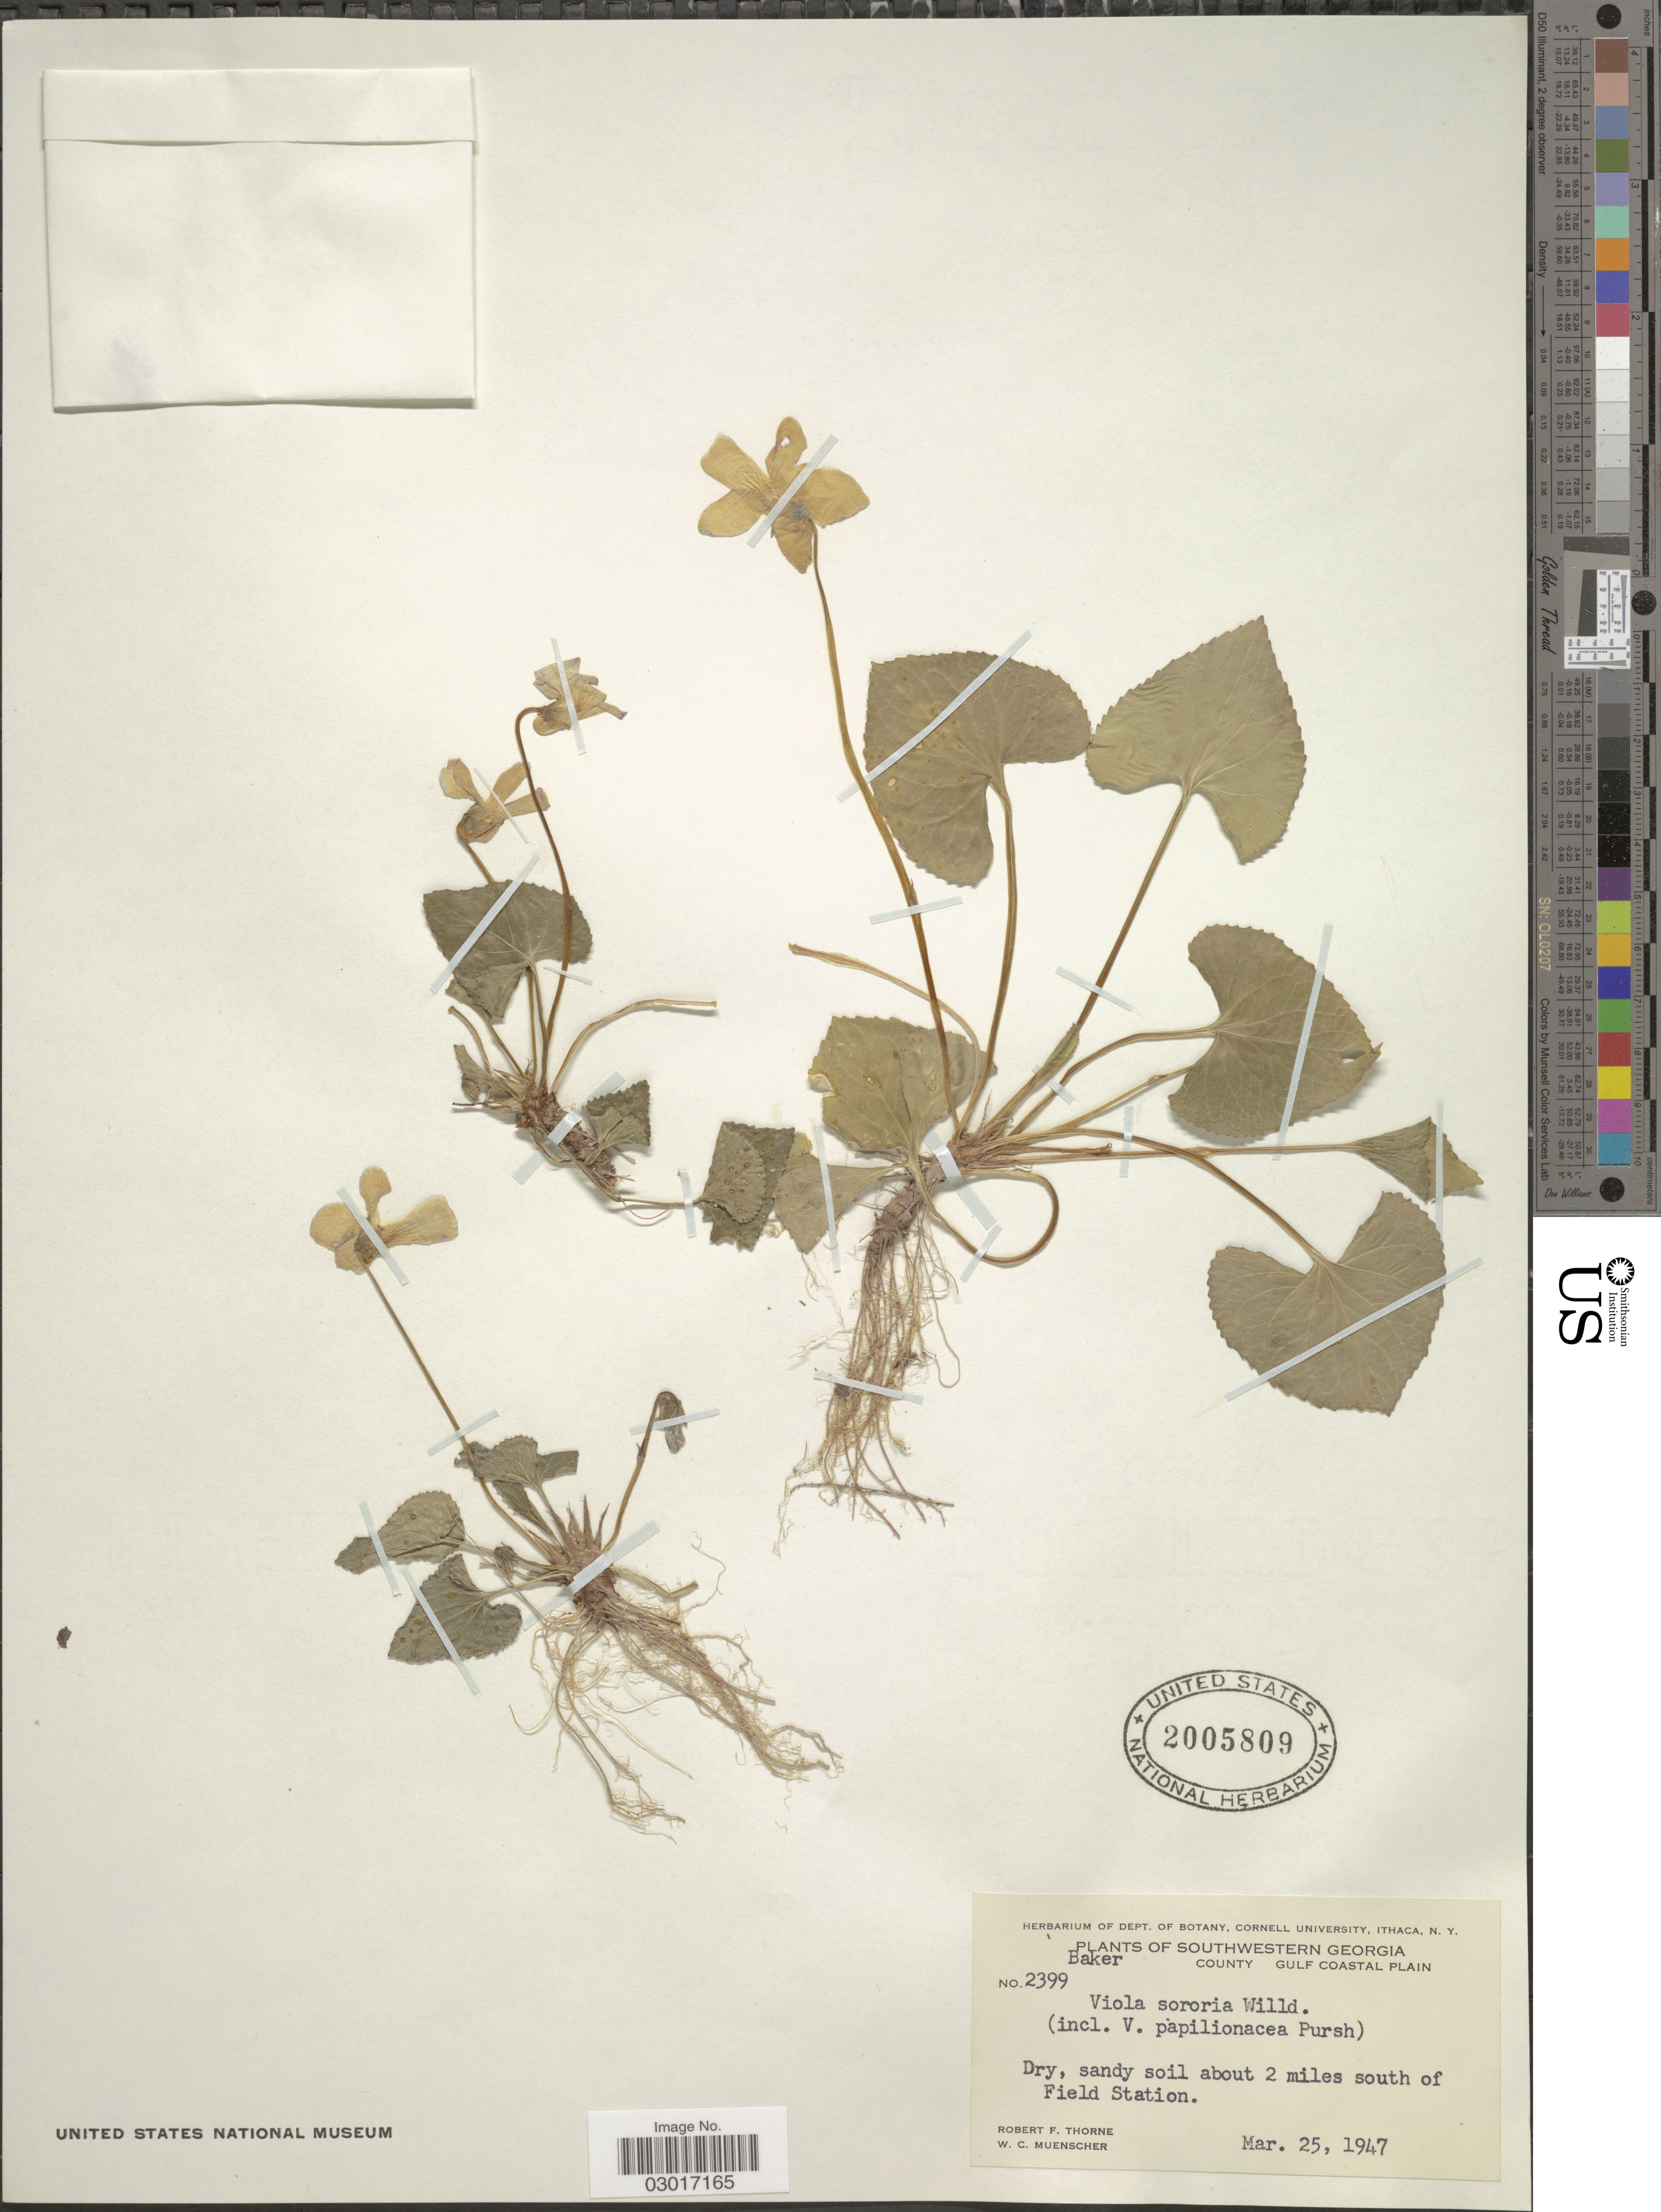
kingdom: Plantae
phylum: Tracheophyta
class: Magnoliopsida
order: Malpighiales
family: Violaceae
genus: Viola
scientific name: Viola sororia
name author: Willd.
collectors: R. F. Thorne & W. Muenscher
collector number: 2399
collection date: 1947-03-25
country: United States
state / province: Georgia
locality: Southwestern Georgia. Baker County. Gulf Coastal Plain. Dry, sandy soil about 2 miles south of Field Station.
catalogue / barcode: US 2005809